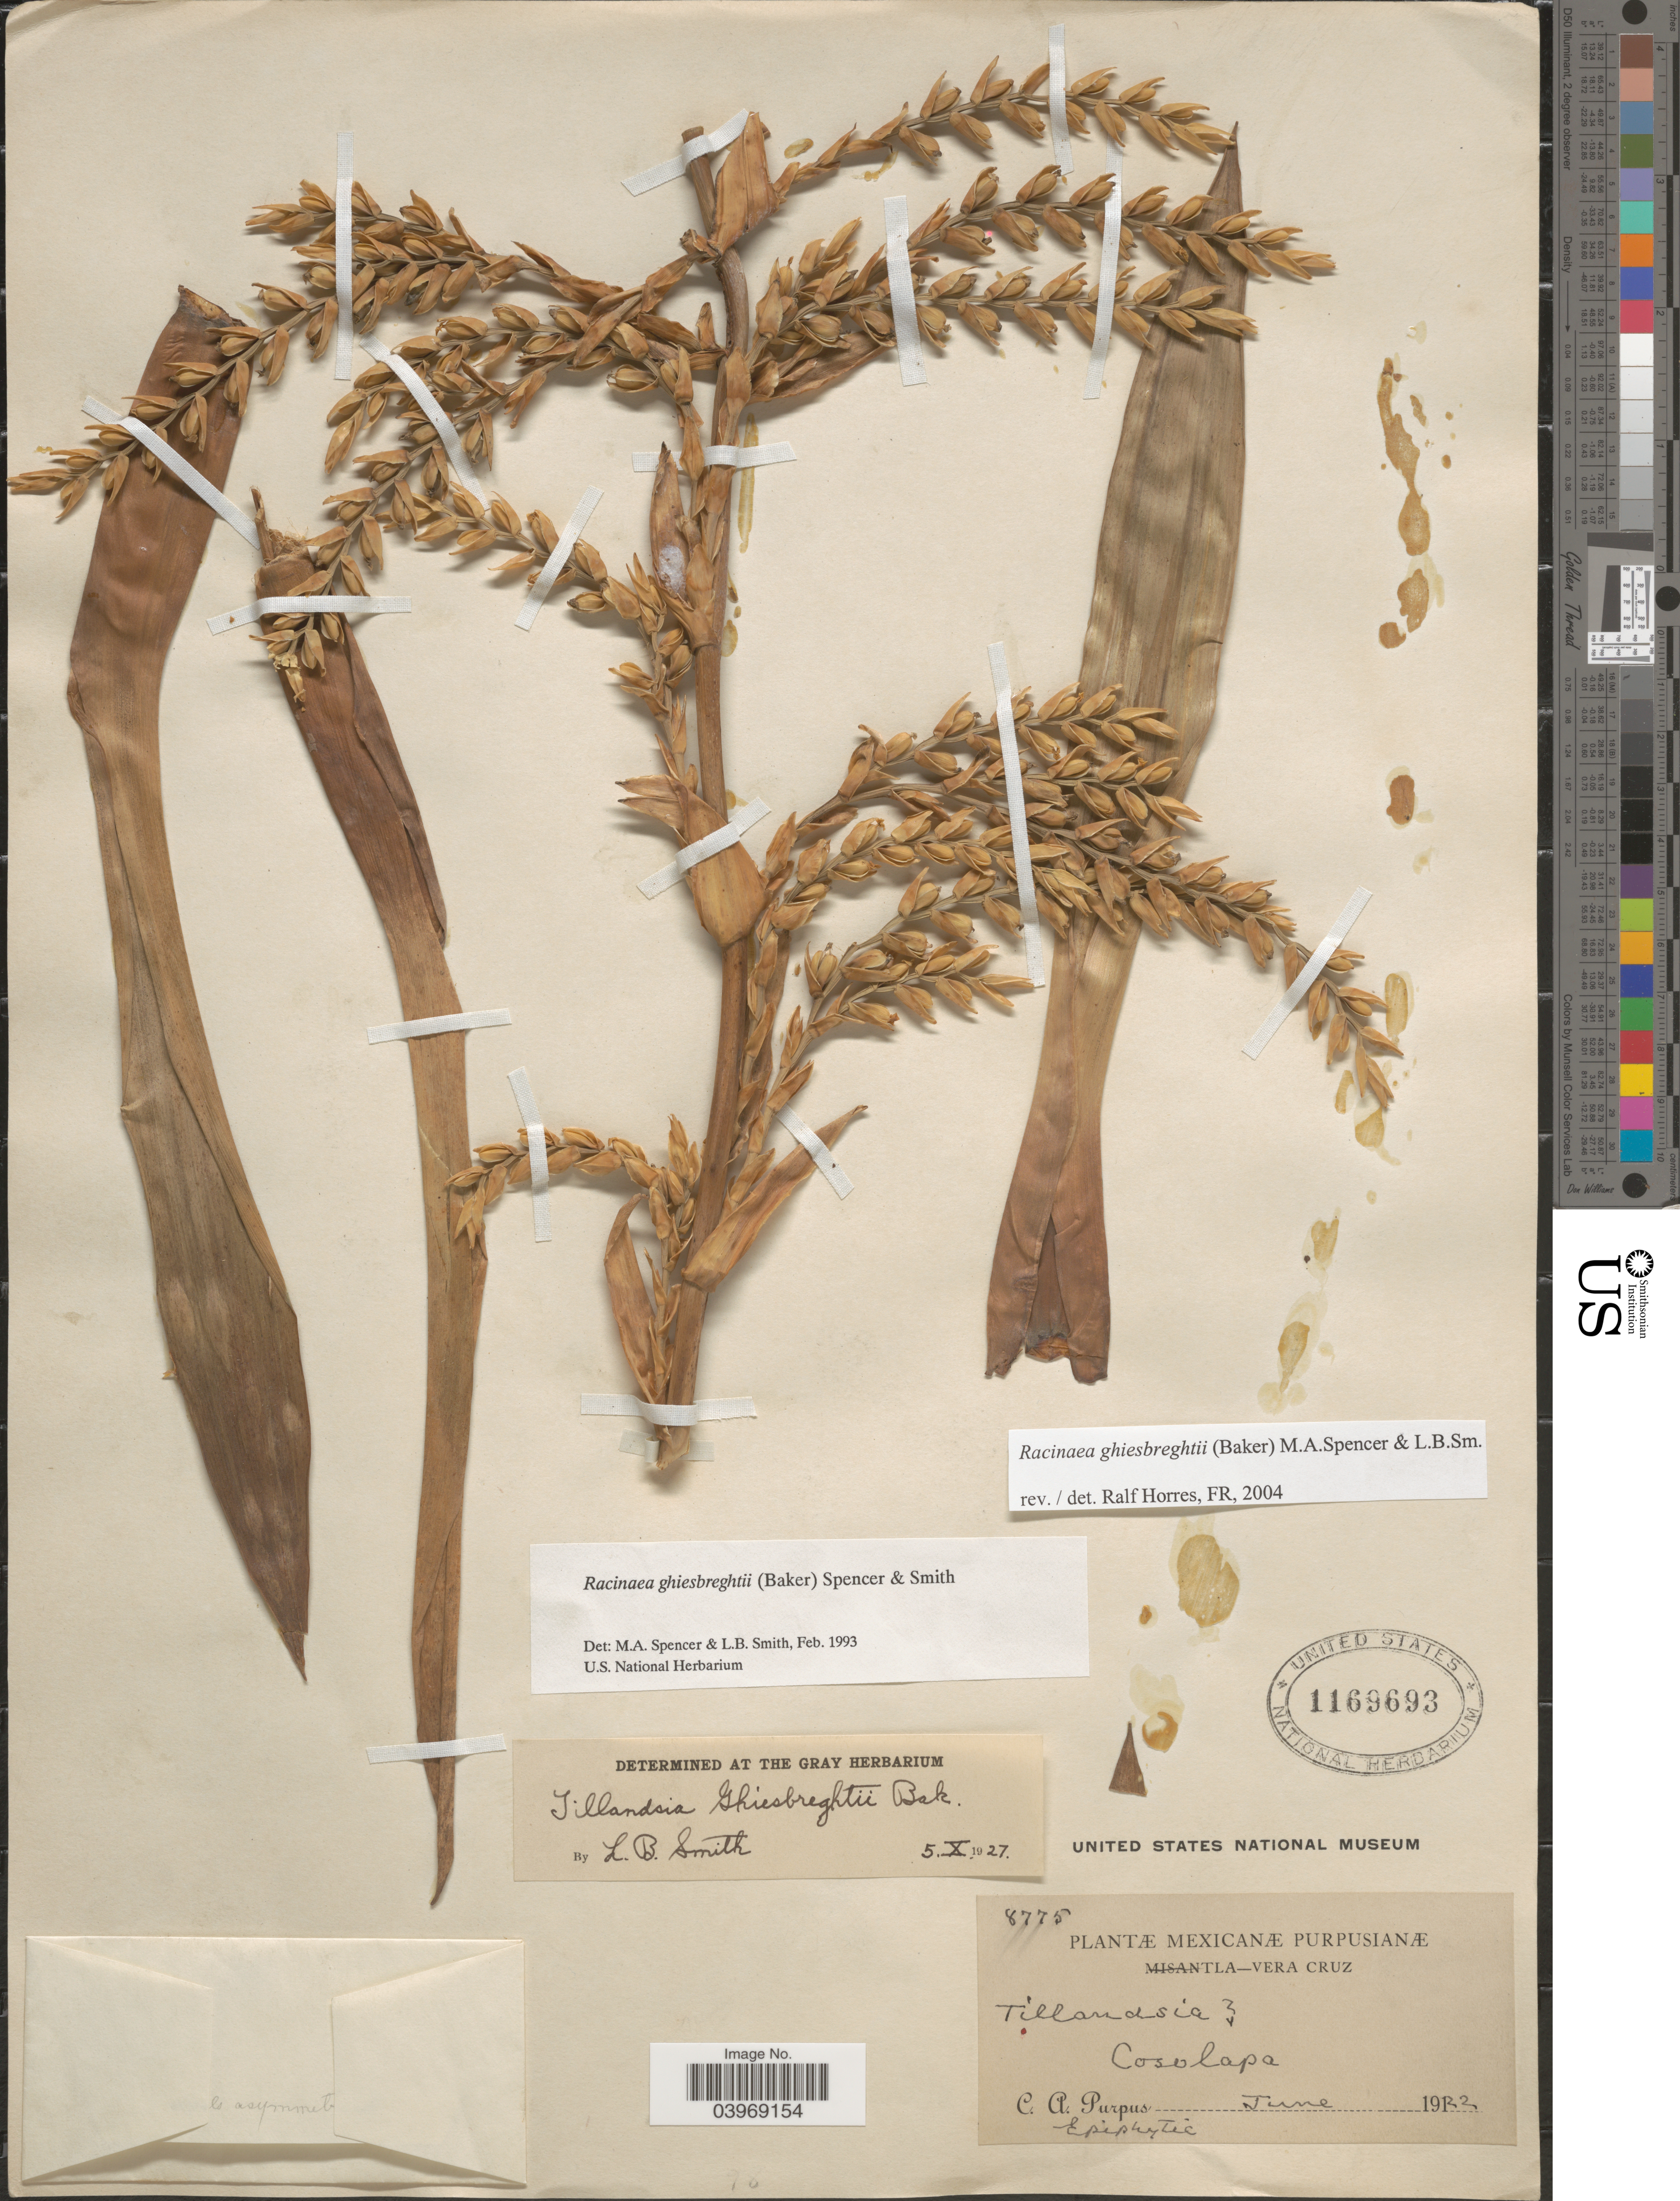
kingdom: Plantae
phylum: Tracheophyta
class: Liliopsida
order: Poales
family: Bromeliaceae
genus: Racinaea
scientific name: Racinaea ghiesbreghtii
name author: (Baker) M.A. Spencer & L.B. Sm.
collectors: C. A. Purpus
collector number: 8775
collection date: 1922-06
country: Mexico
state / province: Veracruz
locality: Cosolapa.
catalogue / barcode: US 1169693